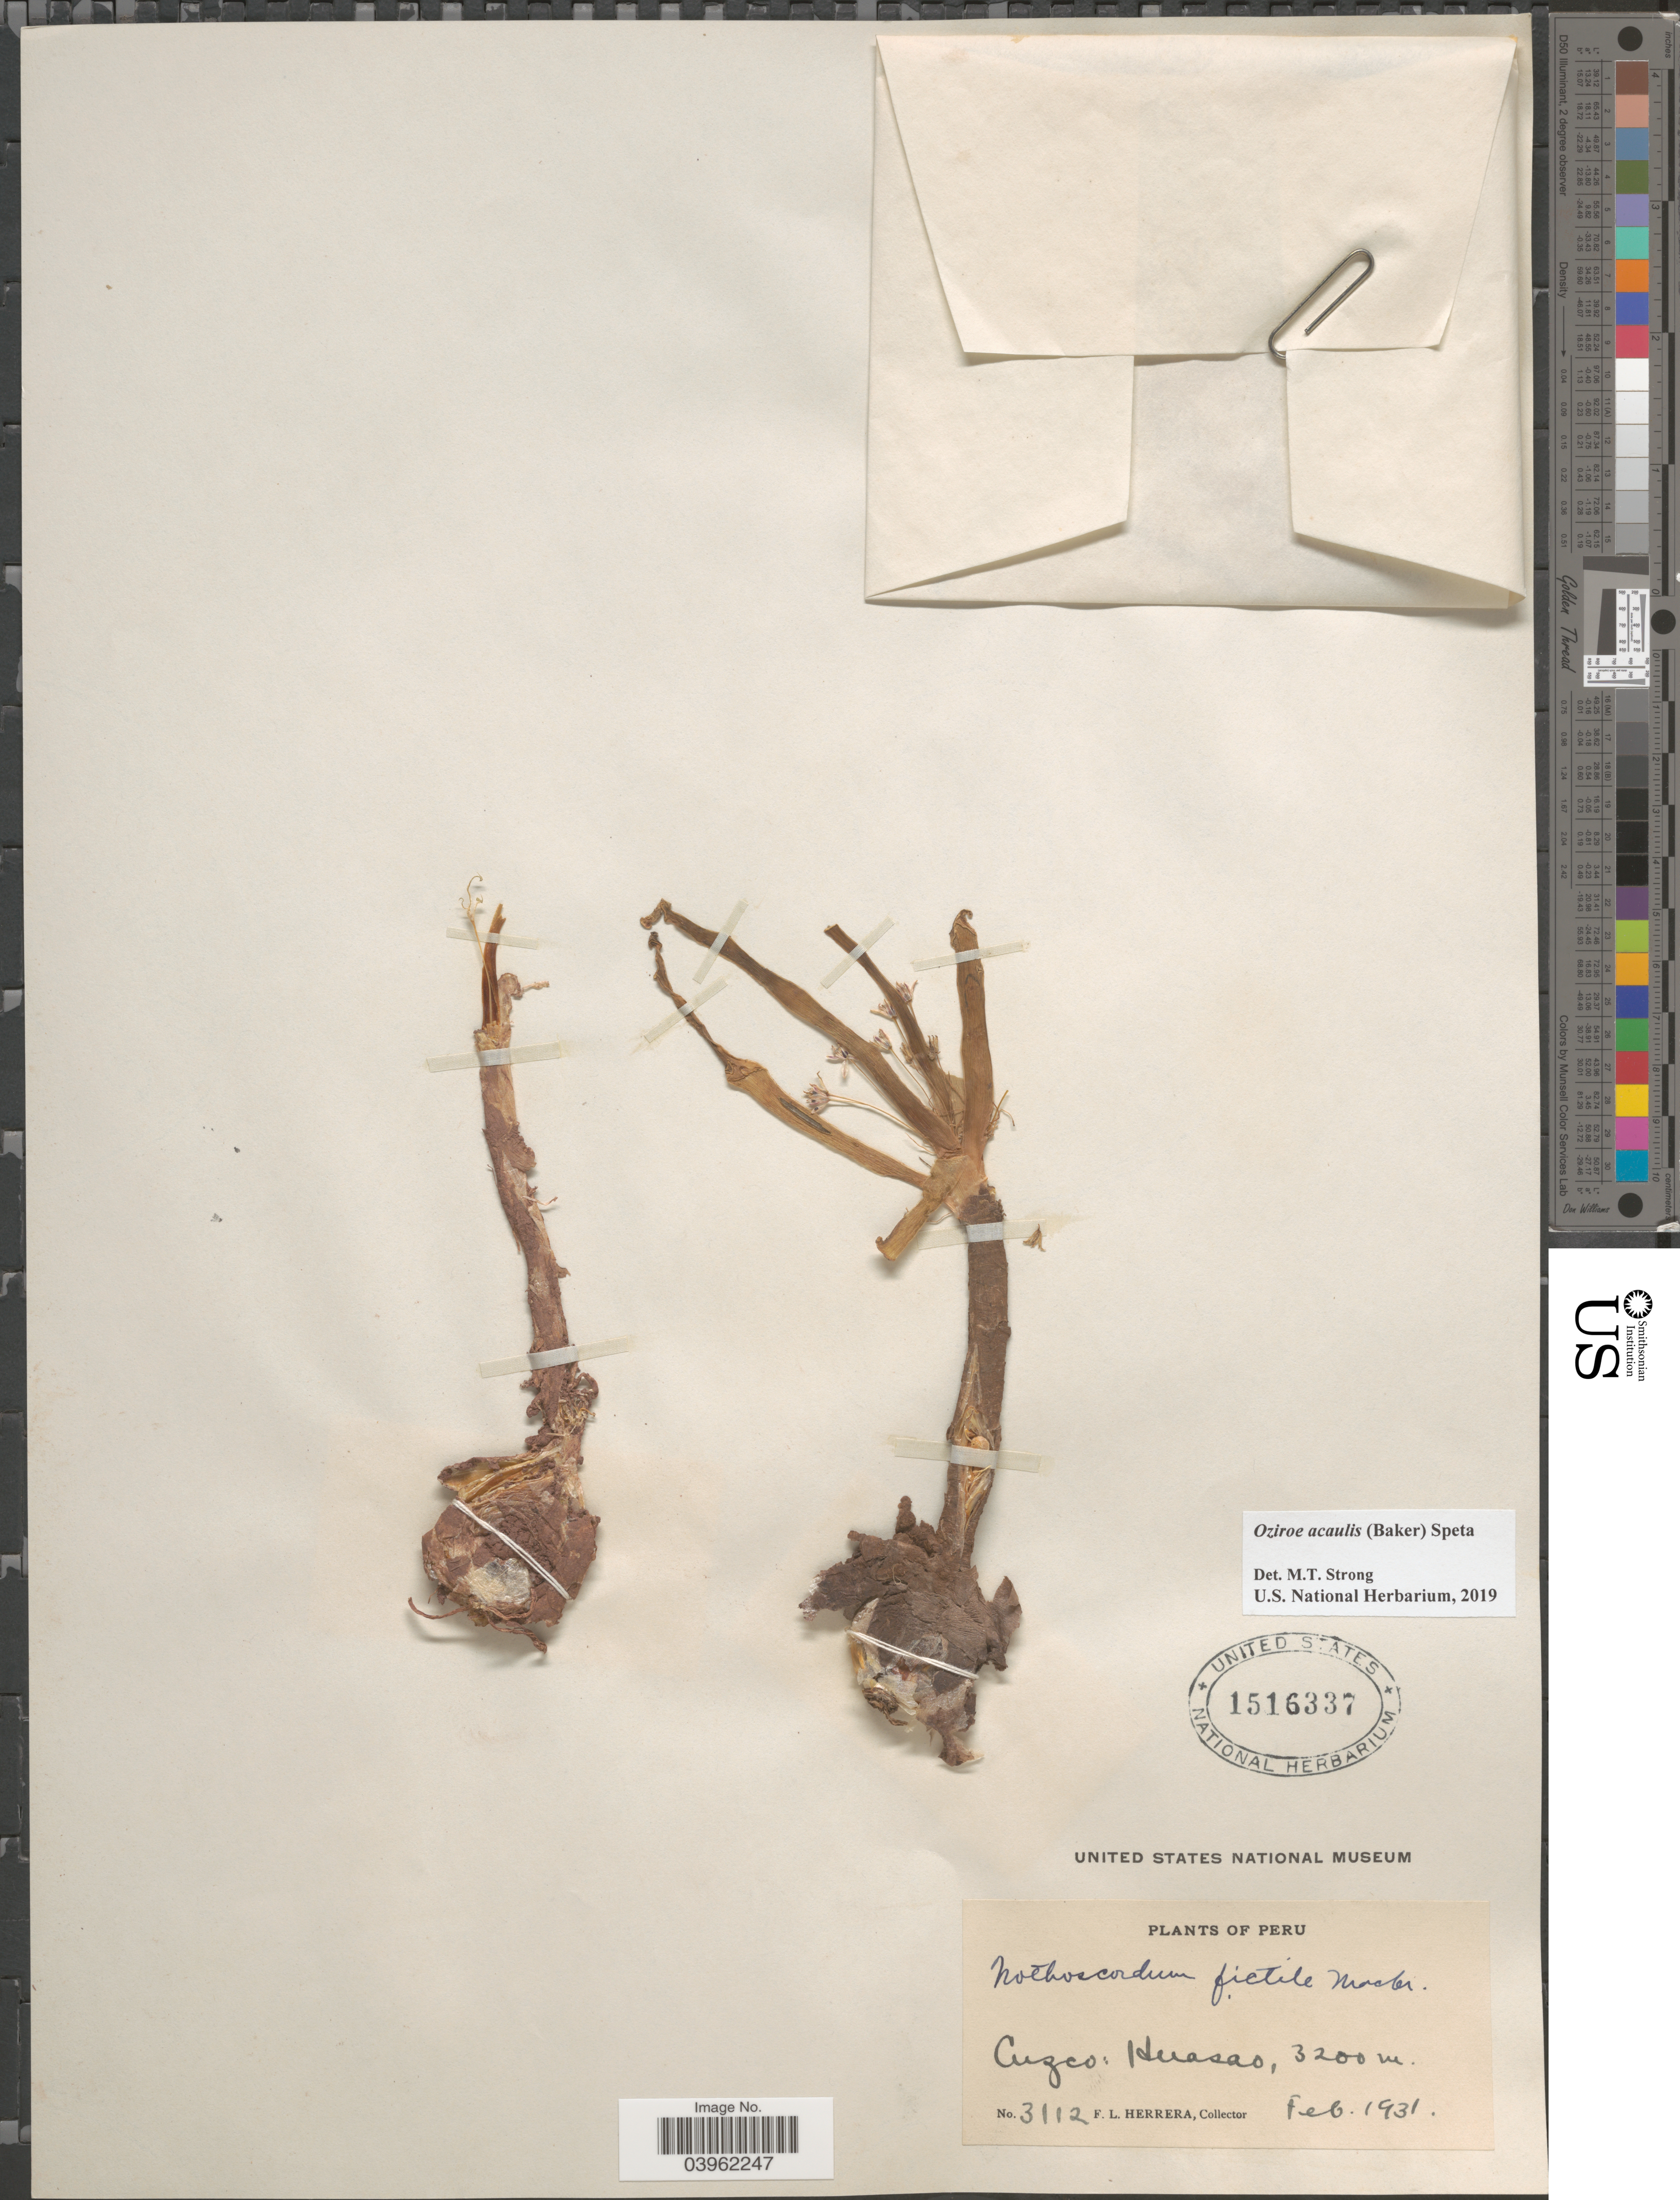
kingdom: Plantae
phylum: Tracheophyta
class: Liliopsida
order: Asparagales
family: Asparagaceae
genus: Oziroe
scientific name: Oziroë acaulis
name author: (Baker) Speta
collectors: F. L. Herrera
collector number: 3112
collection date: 1931-02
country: Peru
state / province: Cusco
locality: Huasao.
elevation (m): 3200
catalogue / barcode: US 1516337